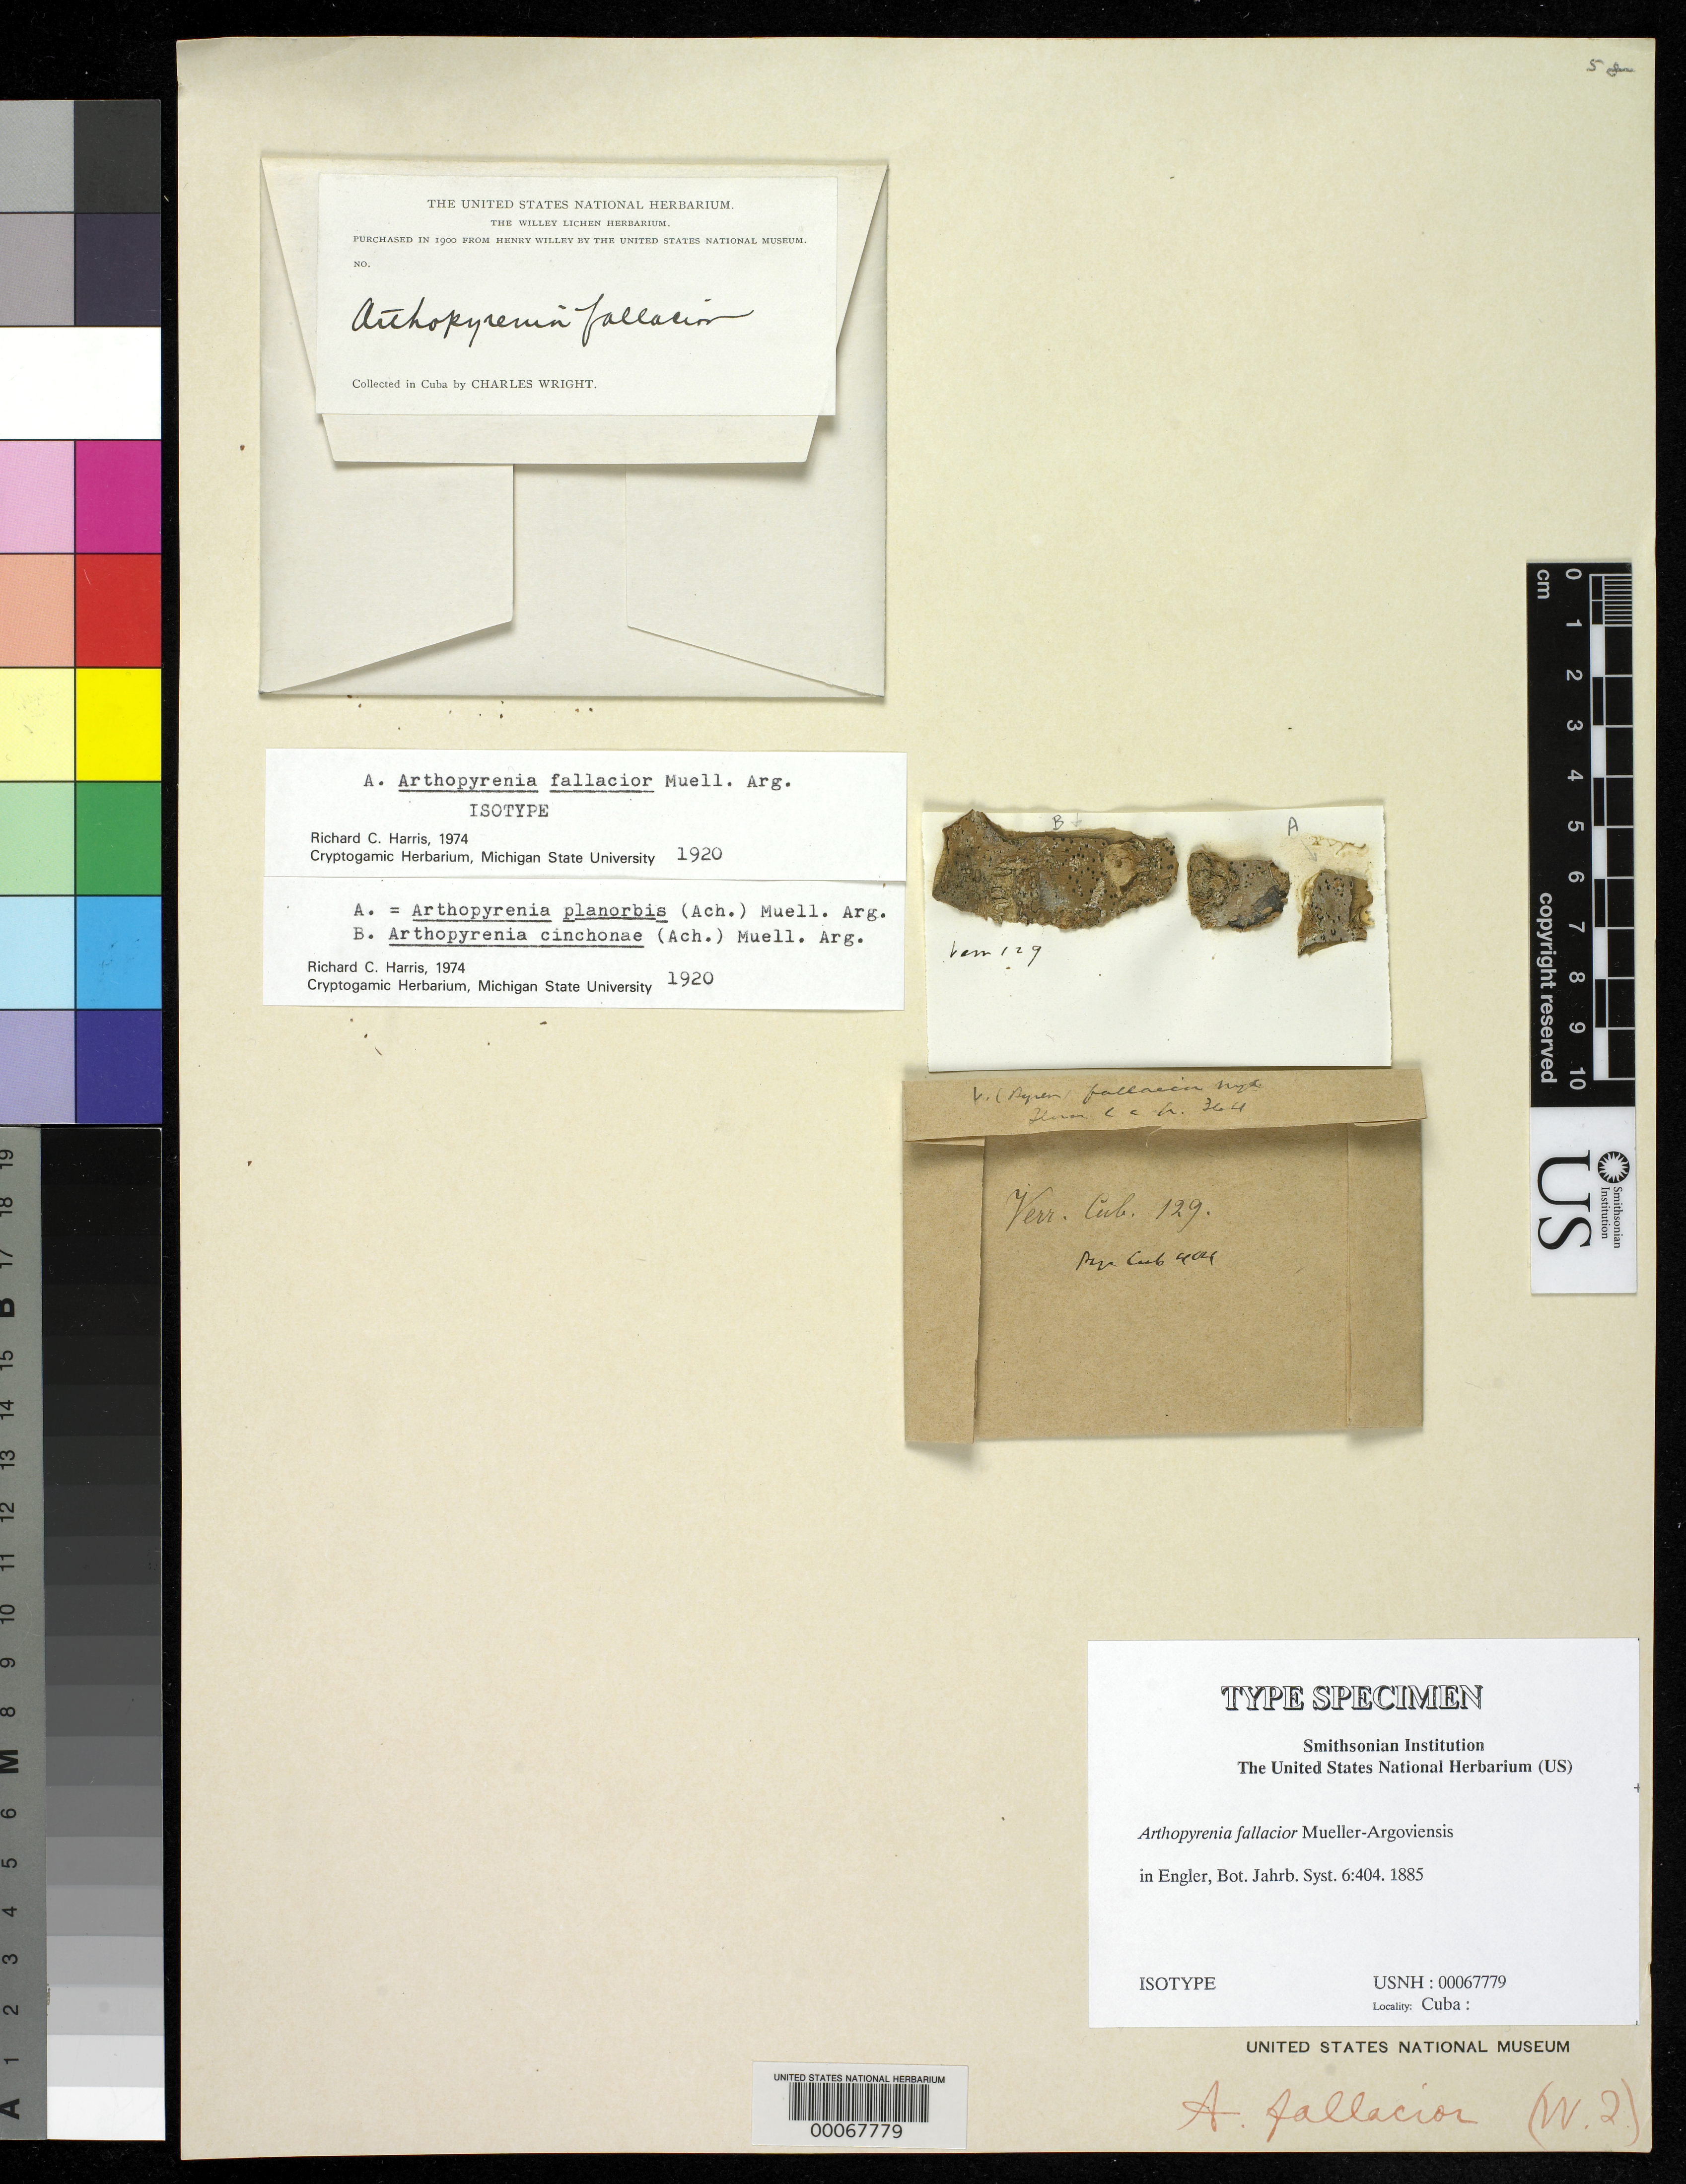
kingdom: Fungi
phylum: Ascomycota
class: Dothideomycetes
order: Pleosporales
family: Arthopyreniaceae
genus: Arthopyrenia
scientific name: Arthopyrenia fallacior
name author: Müll. Arg. in Engl.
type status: Isotype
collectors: C. Wright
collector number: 129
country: Cuba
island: Greater Antilles